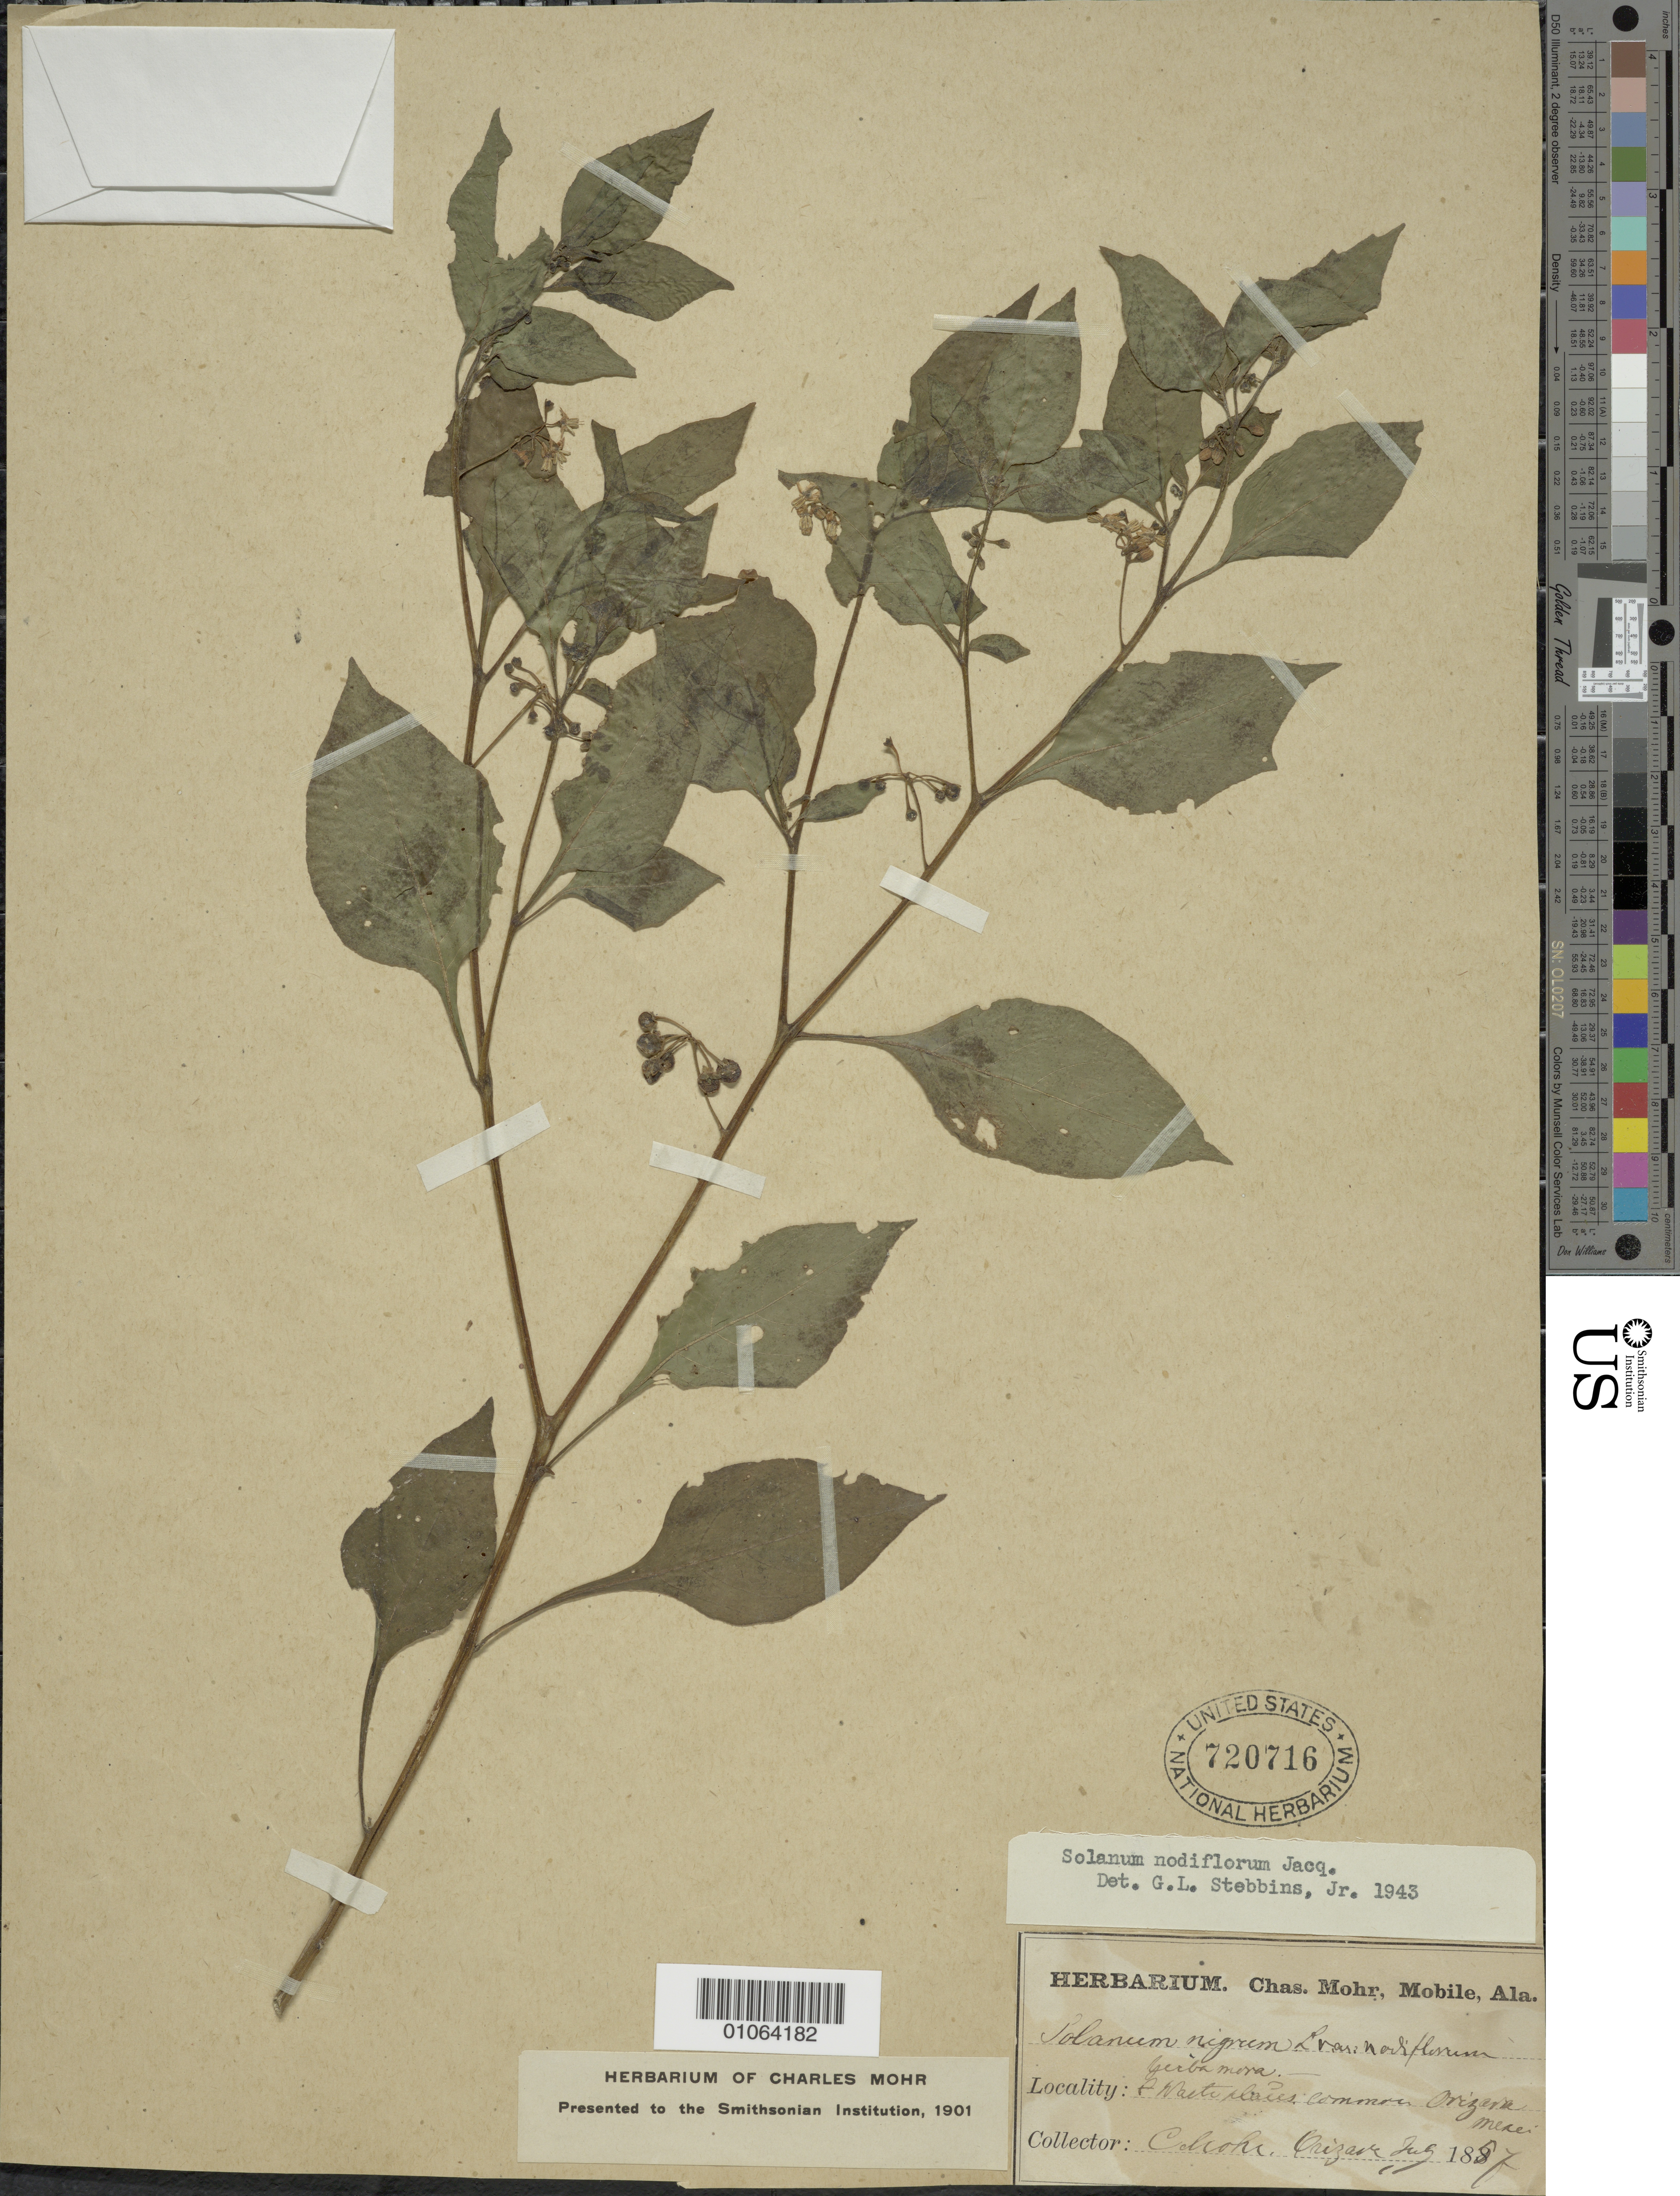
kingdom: Plantae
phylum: Tracheophyta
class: Magnoliopsida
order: Solanales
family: Solanaceae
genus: Solanum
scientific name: Solanum nigrescens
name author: M. Martens & Galeotti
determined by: Knapp, S. D.; Särkinen, T.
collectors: C. T. Mohr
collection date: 1857-07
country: Mexico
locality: A waste places common Orizaba.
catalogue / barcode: US 720716